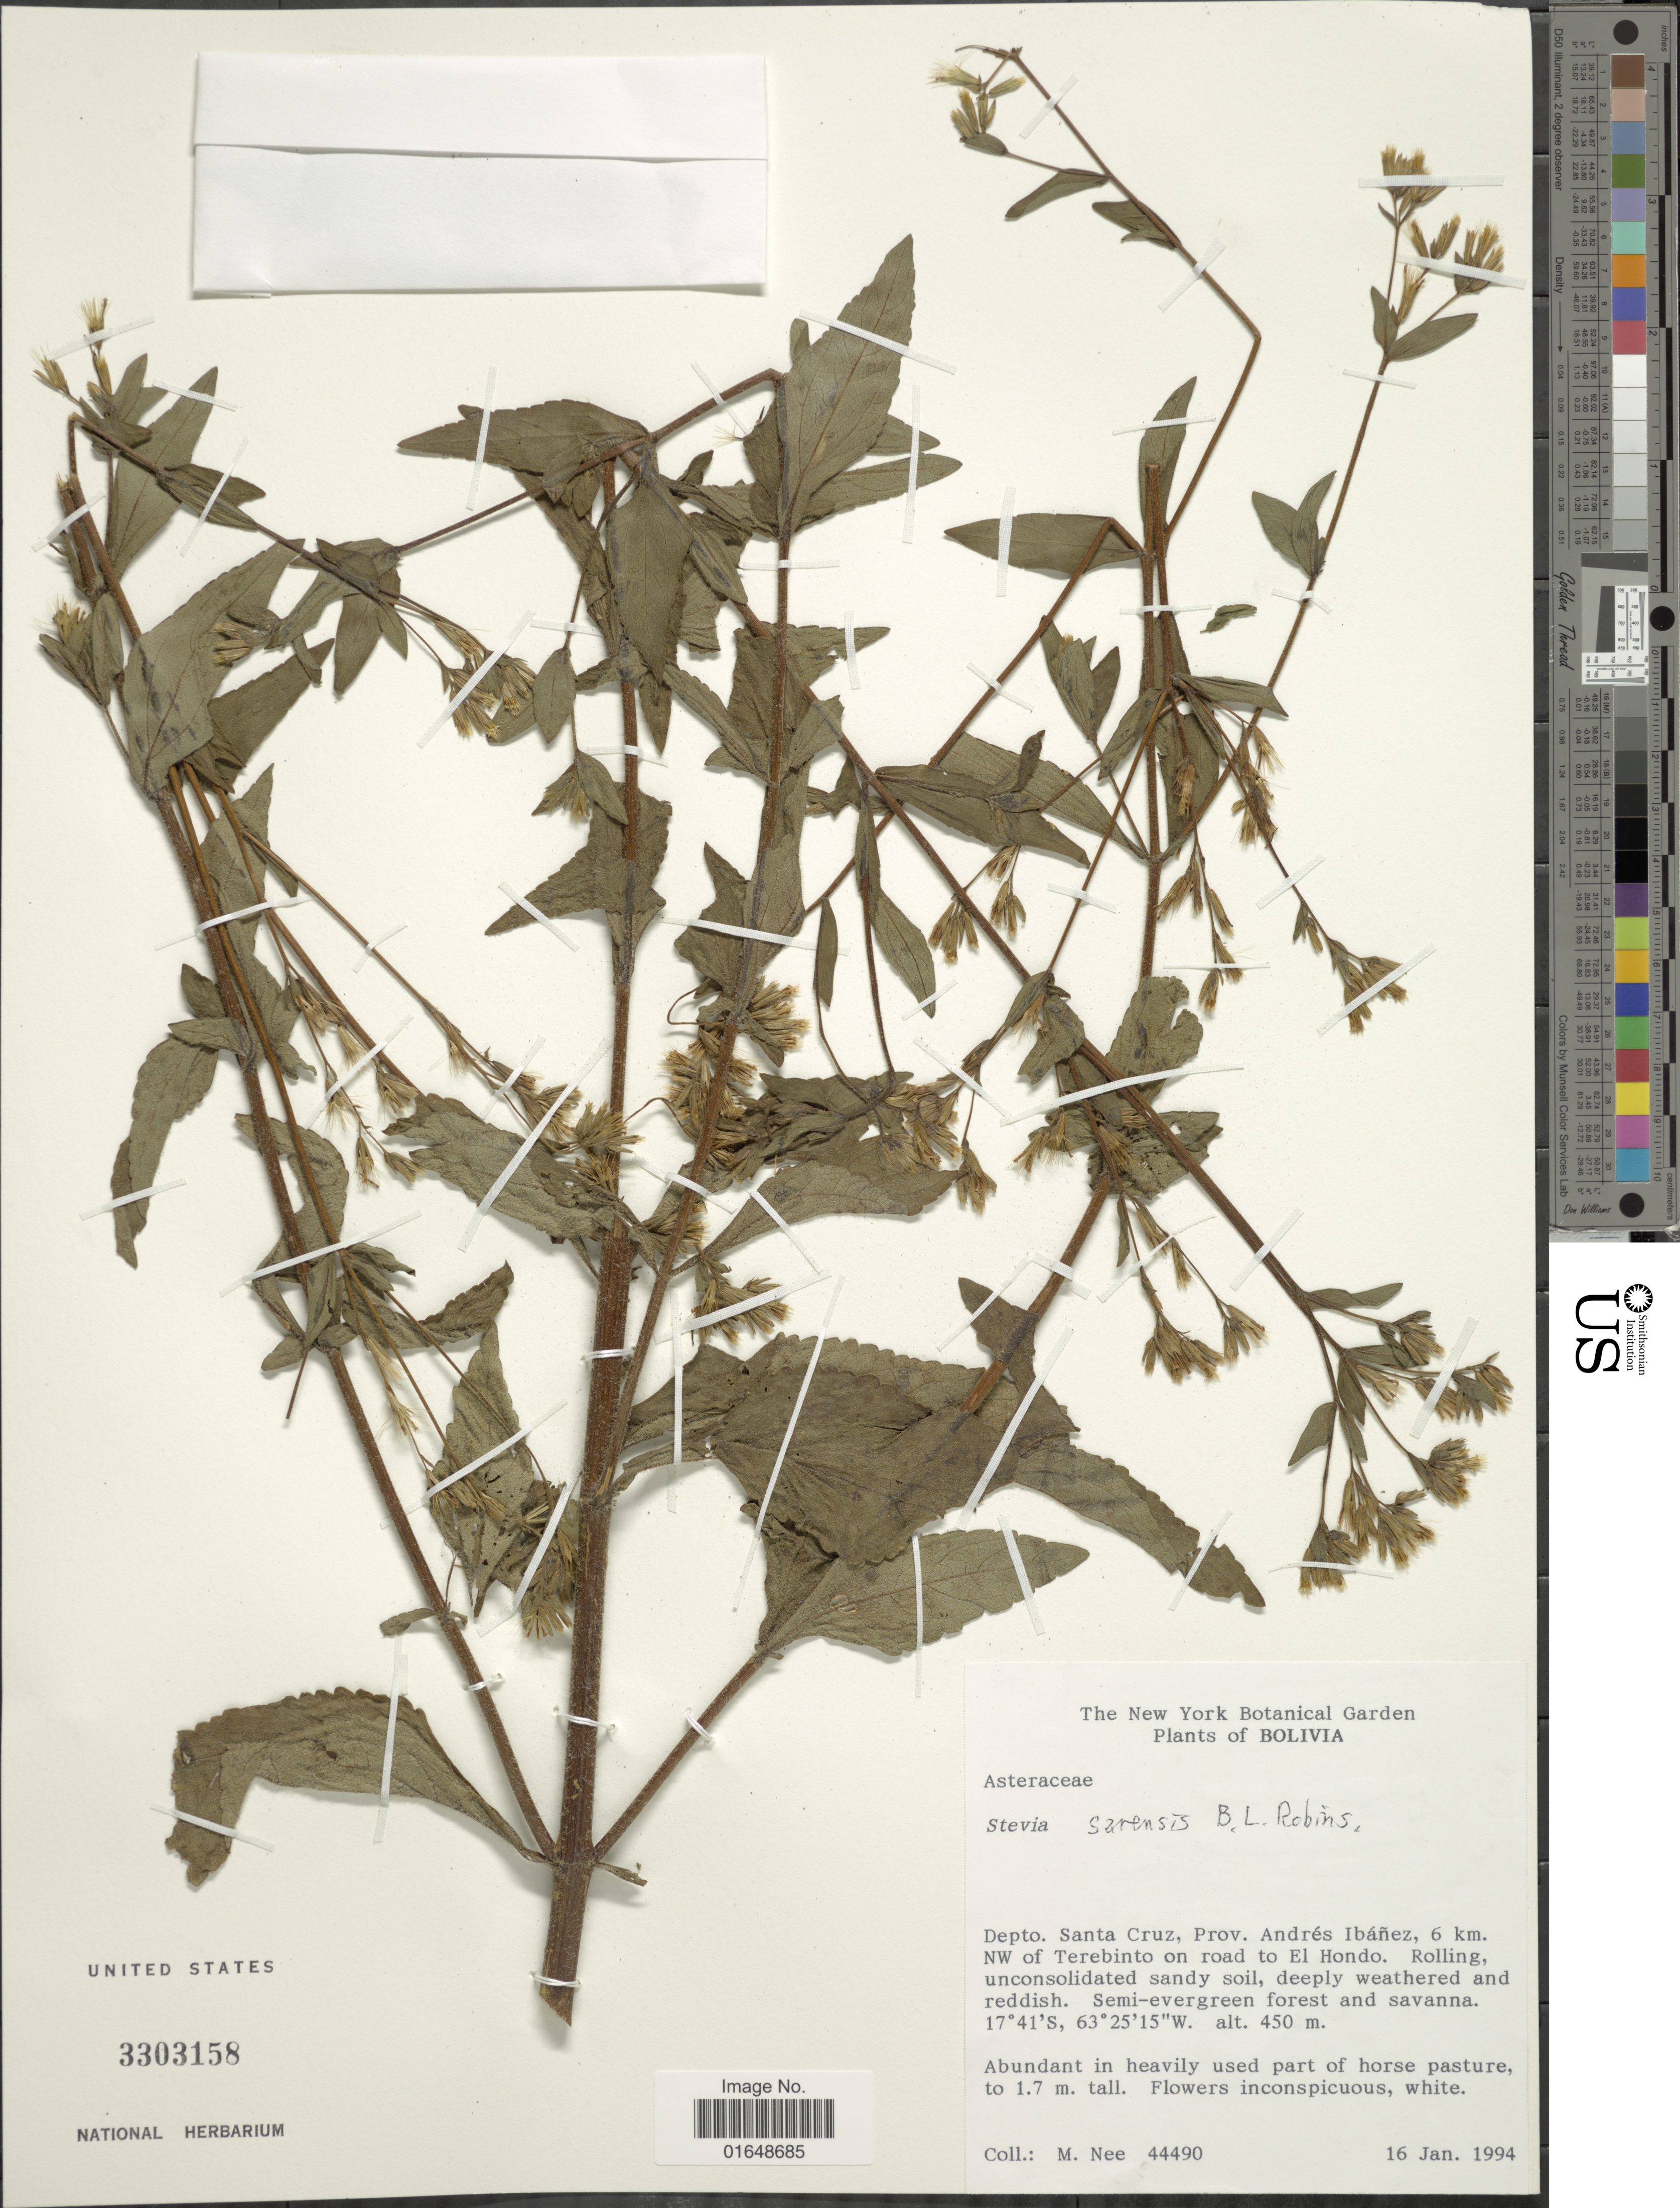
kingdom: Plantae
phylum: Tracheophyta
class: Magnoliopsida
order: Asterales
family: Asteraceae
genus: Stevia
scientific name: Stevia sarensis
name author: B.L. Rob.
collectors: M. Nee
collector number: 44490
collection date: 1994-01-16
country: Bolivia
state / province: Santa Cruz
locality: Depto. Santa Cruz, Prov. Andrés Ibáñez, 6 km. NW of Terebinto on road to El Hondo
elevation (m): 450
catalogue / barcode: US 3303158